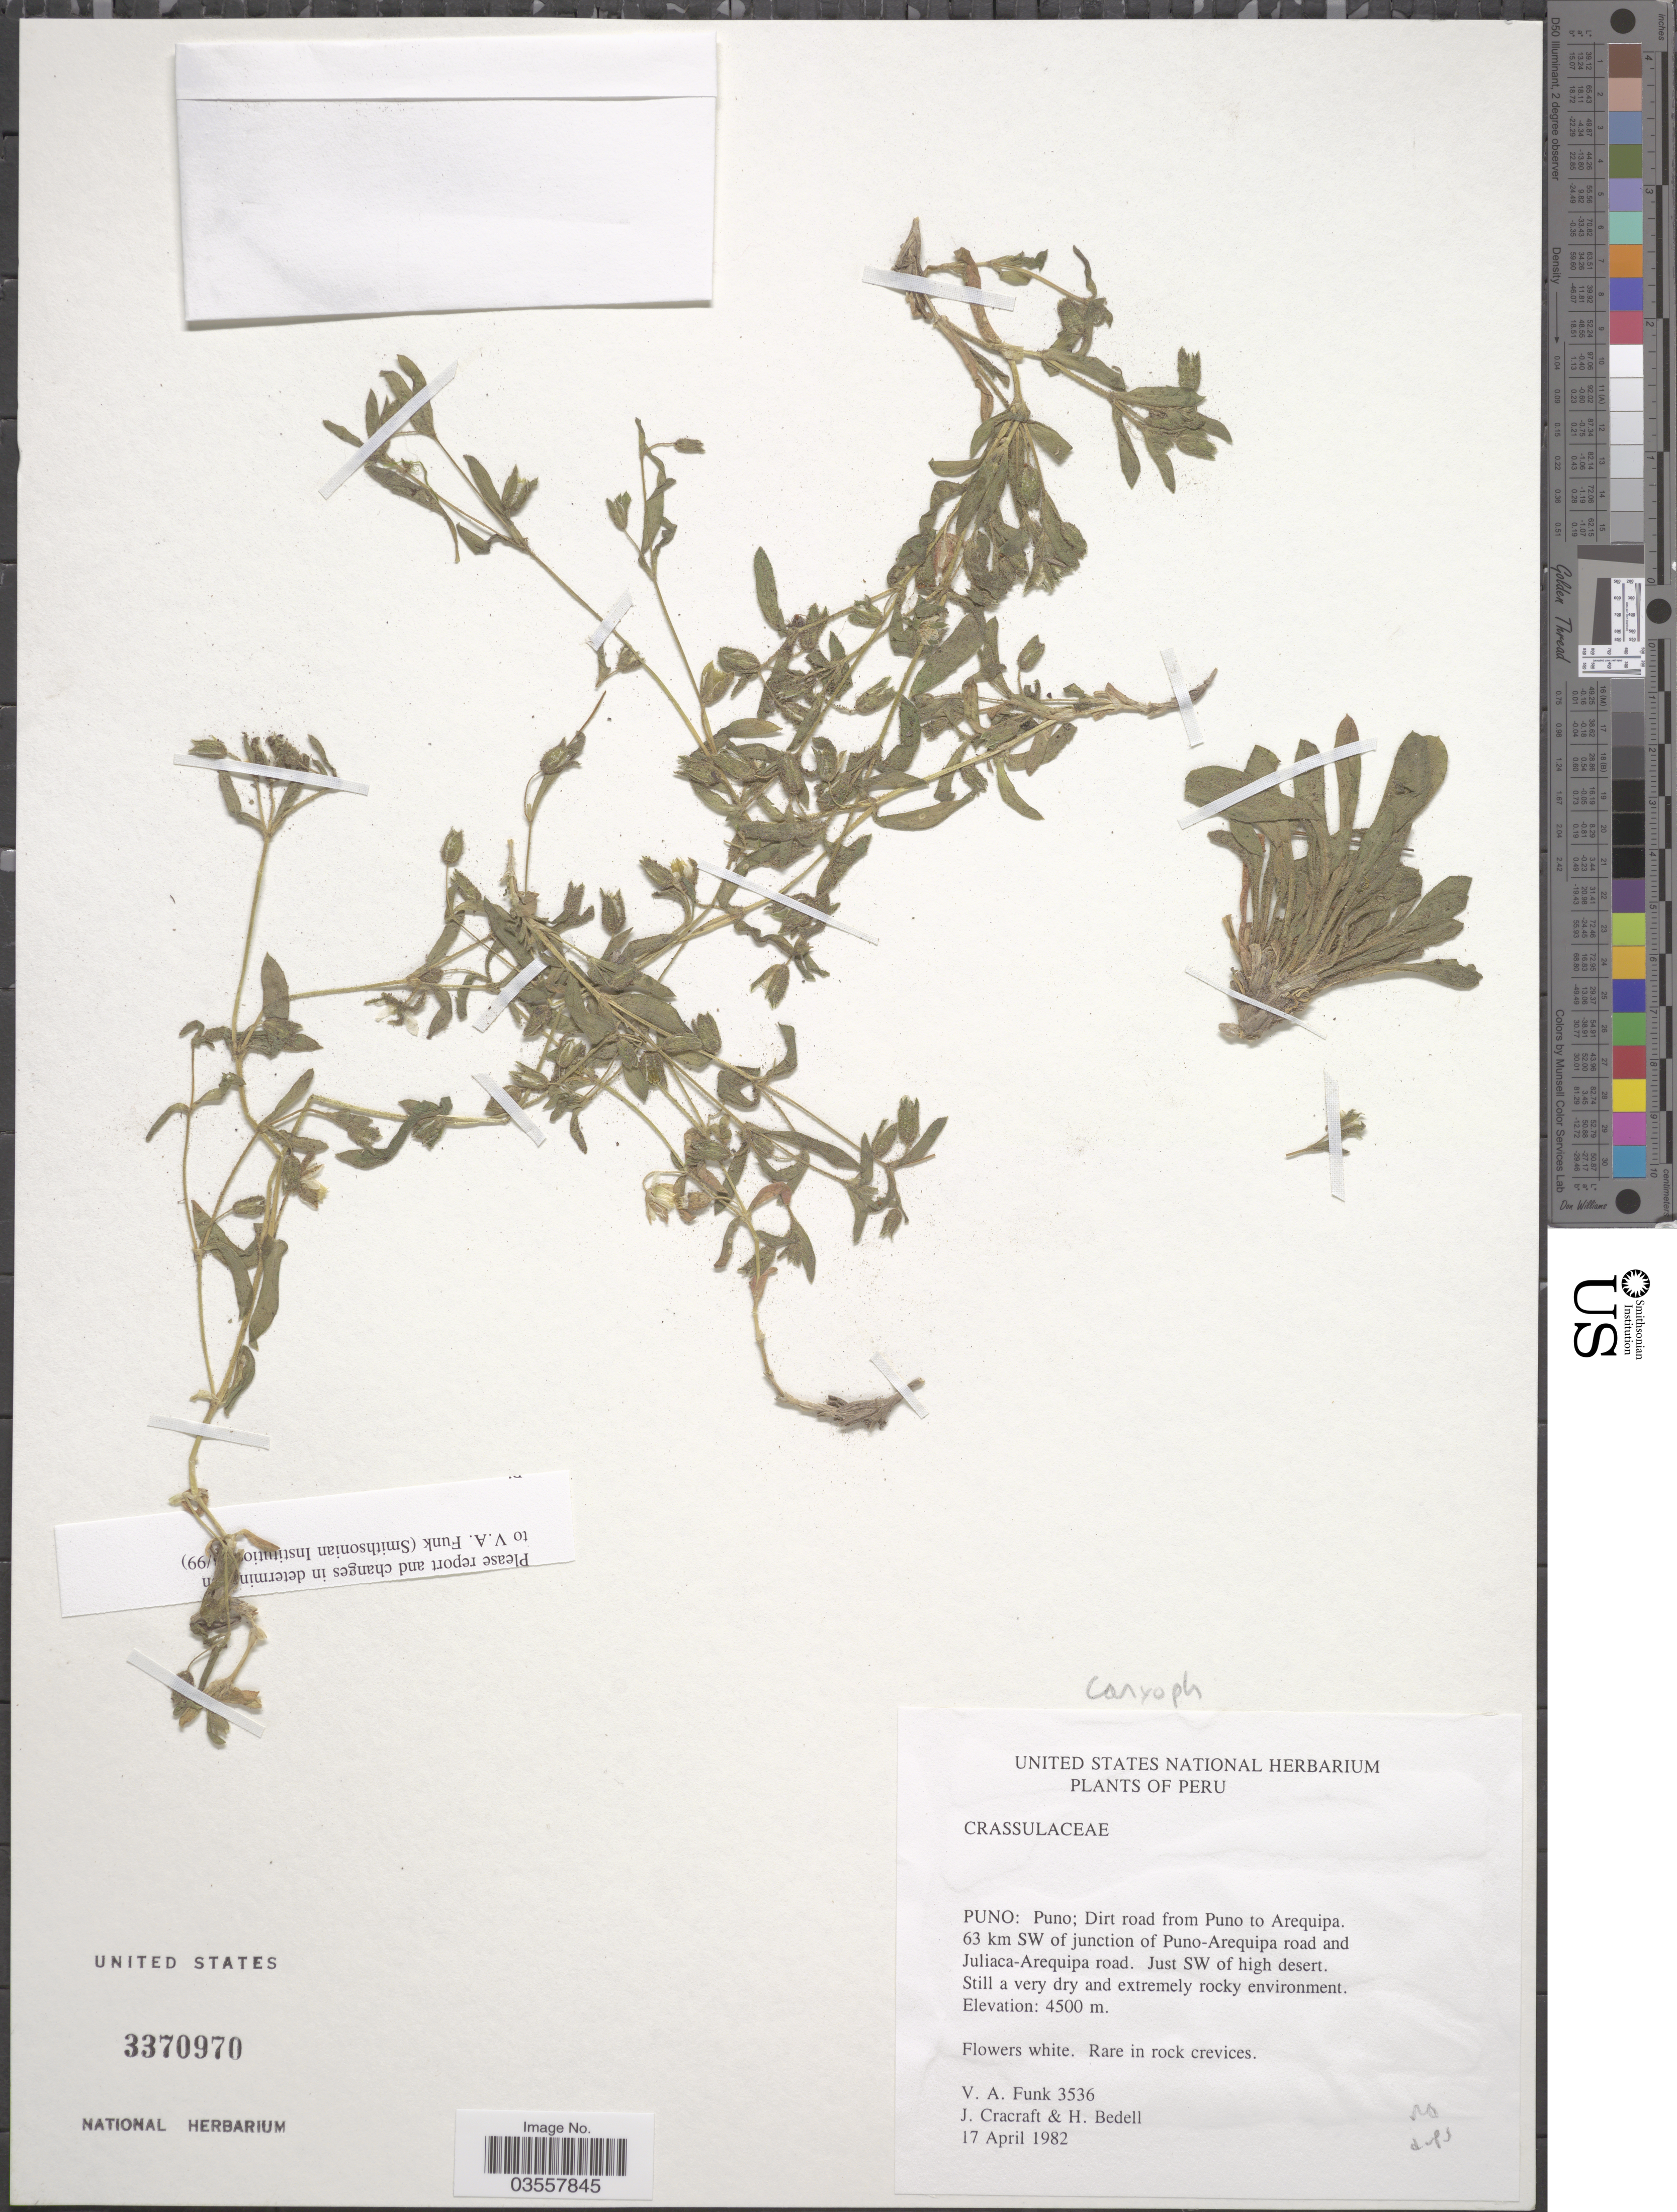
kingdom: Plantae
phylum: Tracheophyta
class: Magnoliopsida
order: Caryophyllales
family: Caryophyllaceae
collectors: V. Funk, J. L. Cracraft & H. Bedell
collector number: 3536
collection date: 1982-04-17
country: Peru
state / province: Puno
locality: Puno; Dirt road from Puno to Arequipa. 63 km SW of junction of Puno-Arequipa road and Juliaca-Arequipa road. Just SW of high desert.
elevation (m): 4500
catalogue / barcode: US 3370970